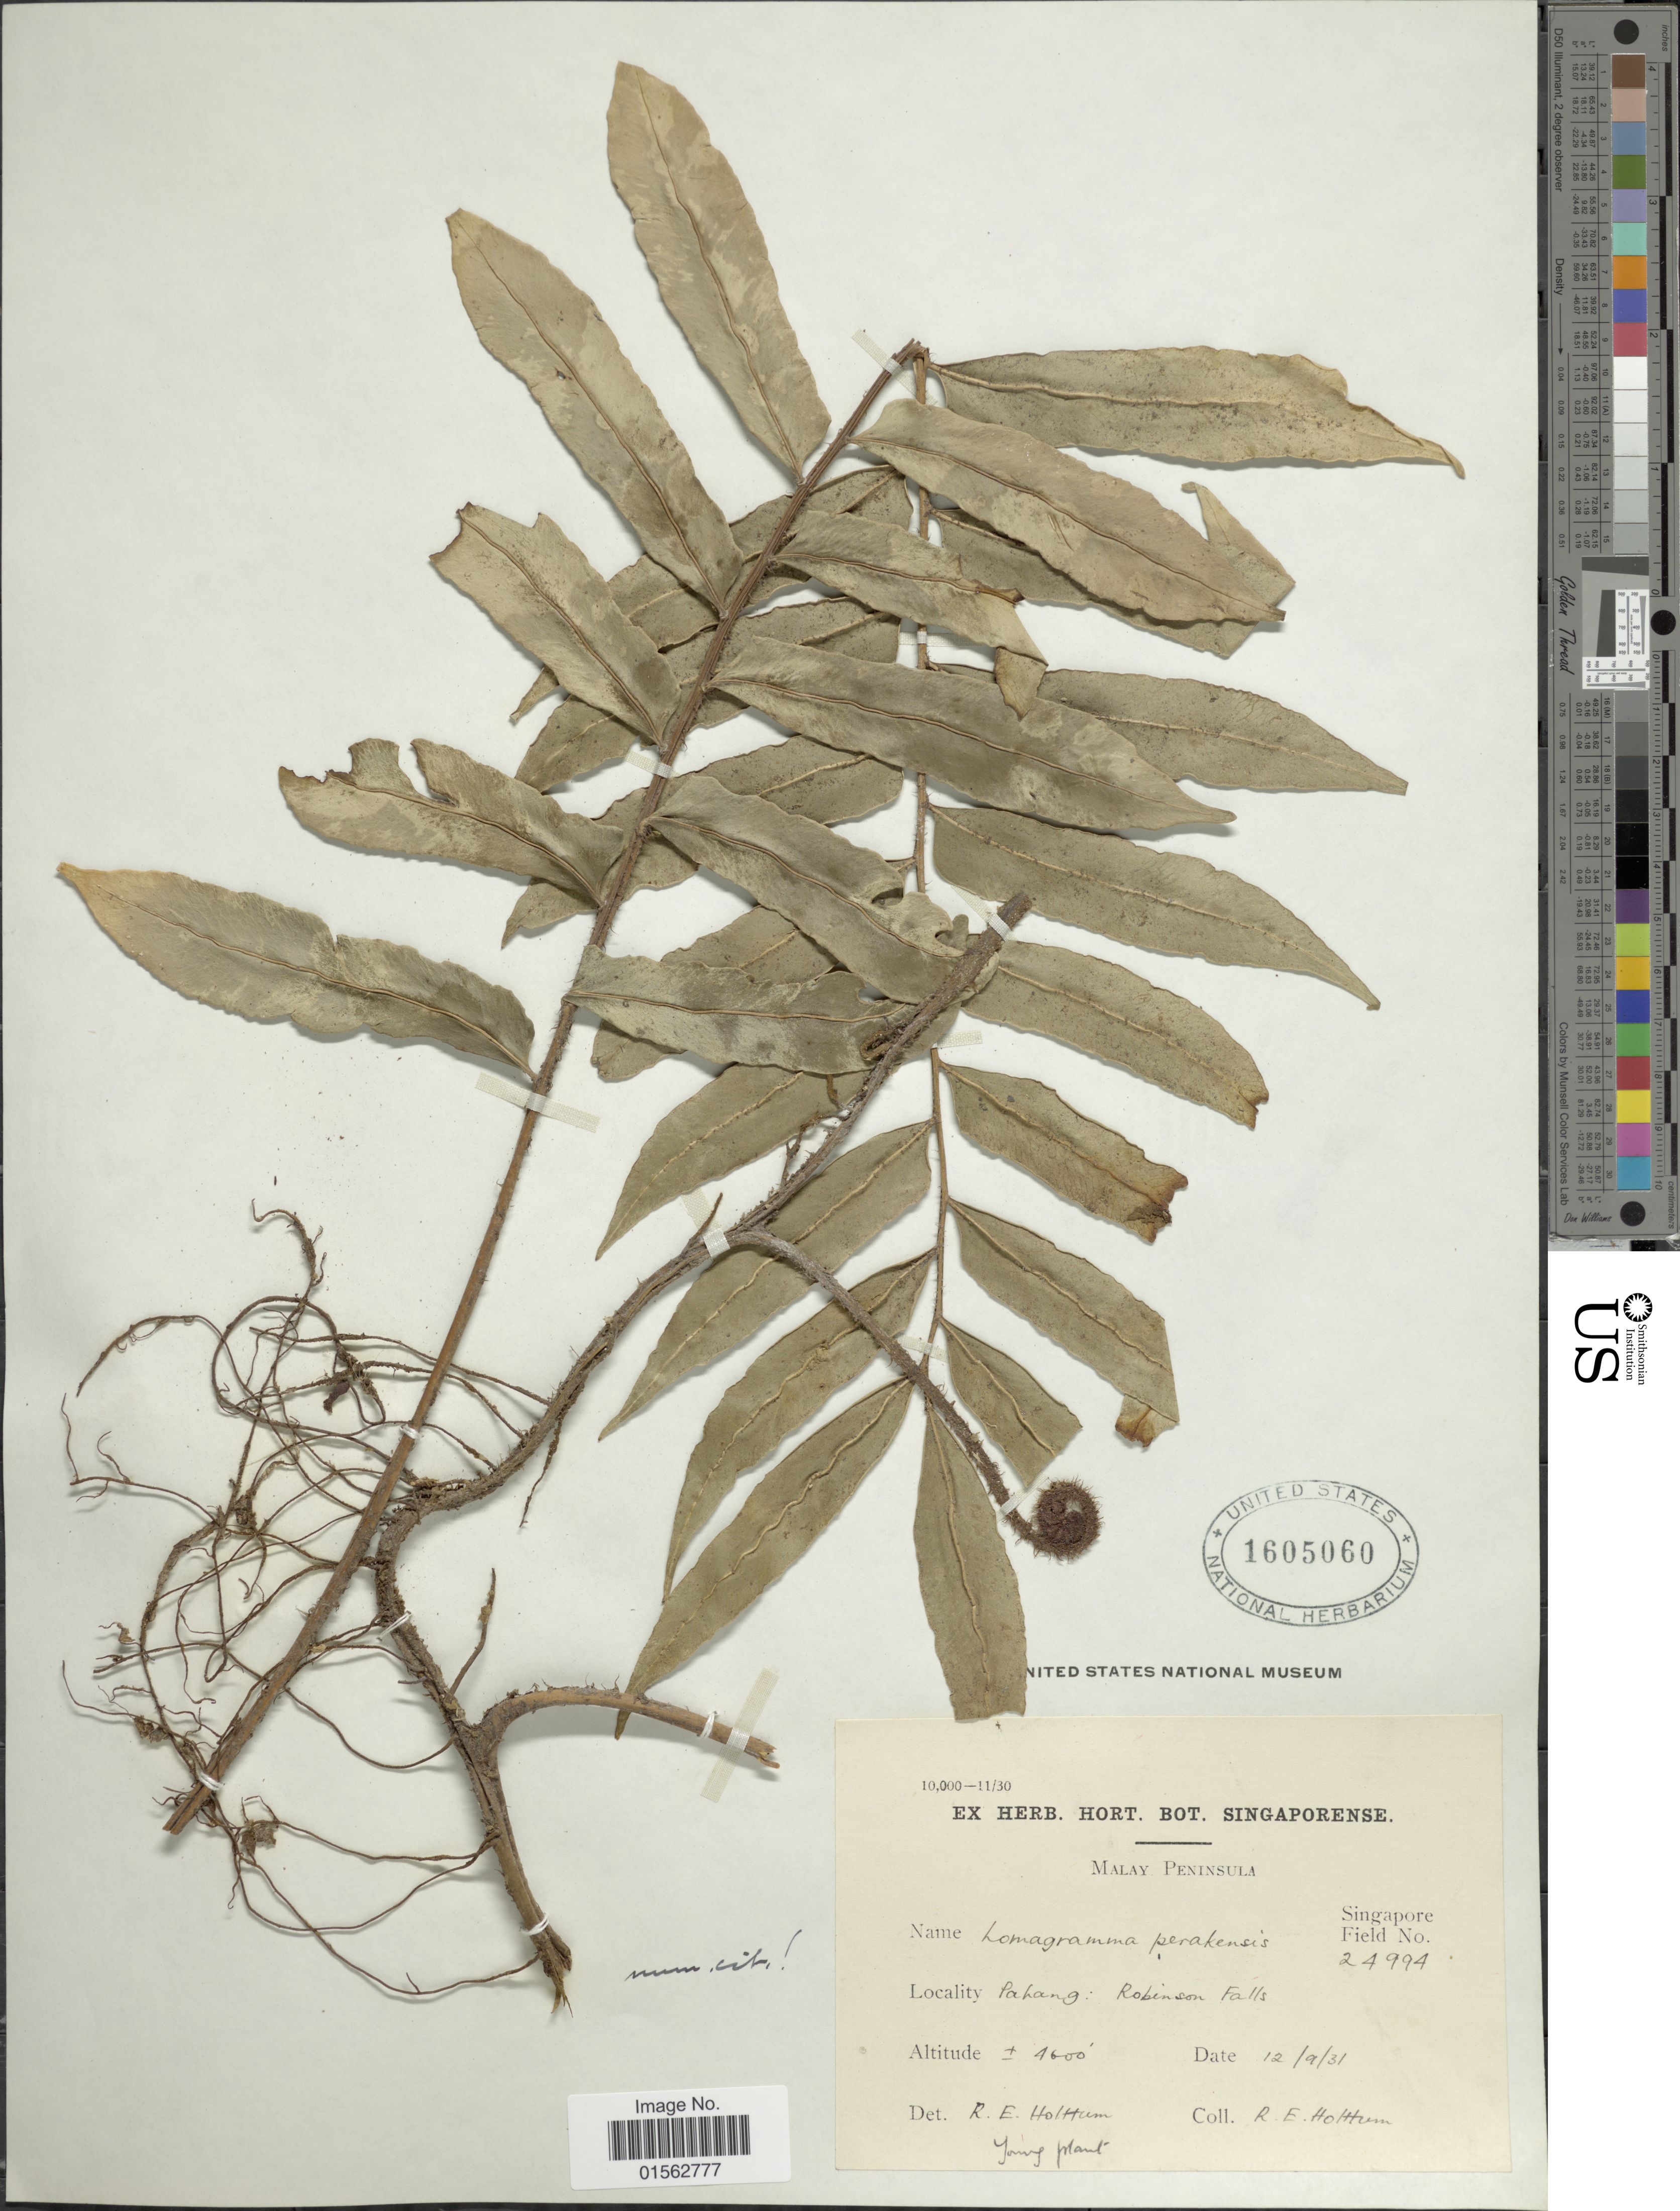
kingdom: Plantae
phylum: Tracheophyta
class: Polypodiopsida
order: Polypodiales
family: Dryopteridaceae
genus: Lomagramma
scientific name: Lomagramma perakensis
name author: Bedd.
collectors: R. E. Holttum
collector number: Singapore Field 24994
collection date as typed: Transcribed d/m/y: 12/9/31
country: Malaysia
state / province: Pahang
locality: Malay Peninsula, Robinson Falls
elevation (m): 1402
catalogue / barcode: US 1605060